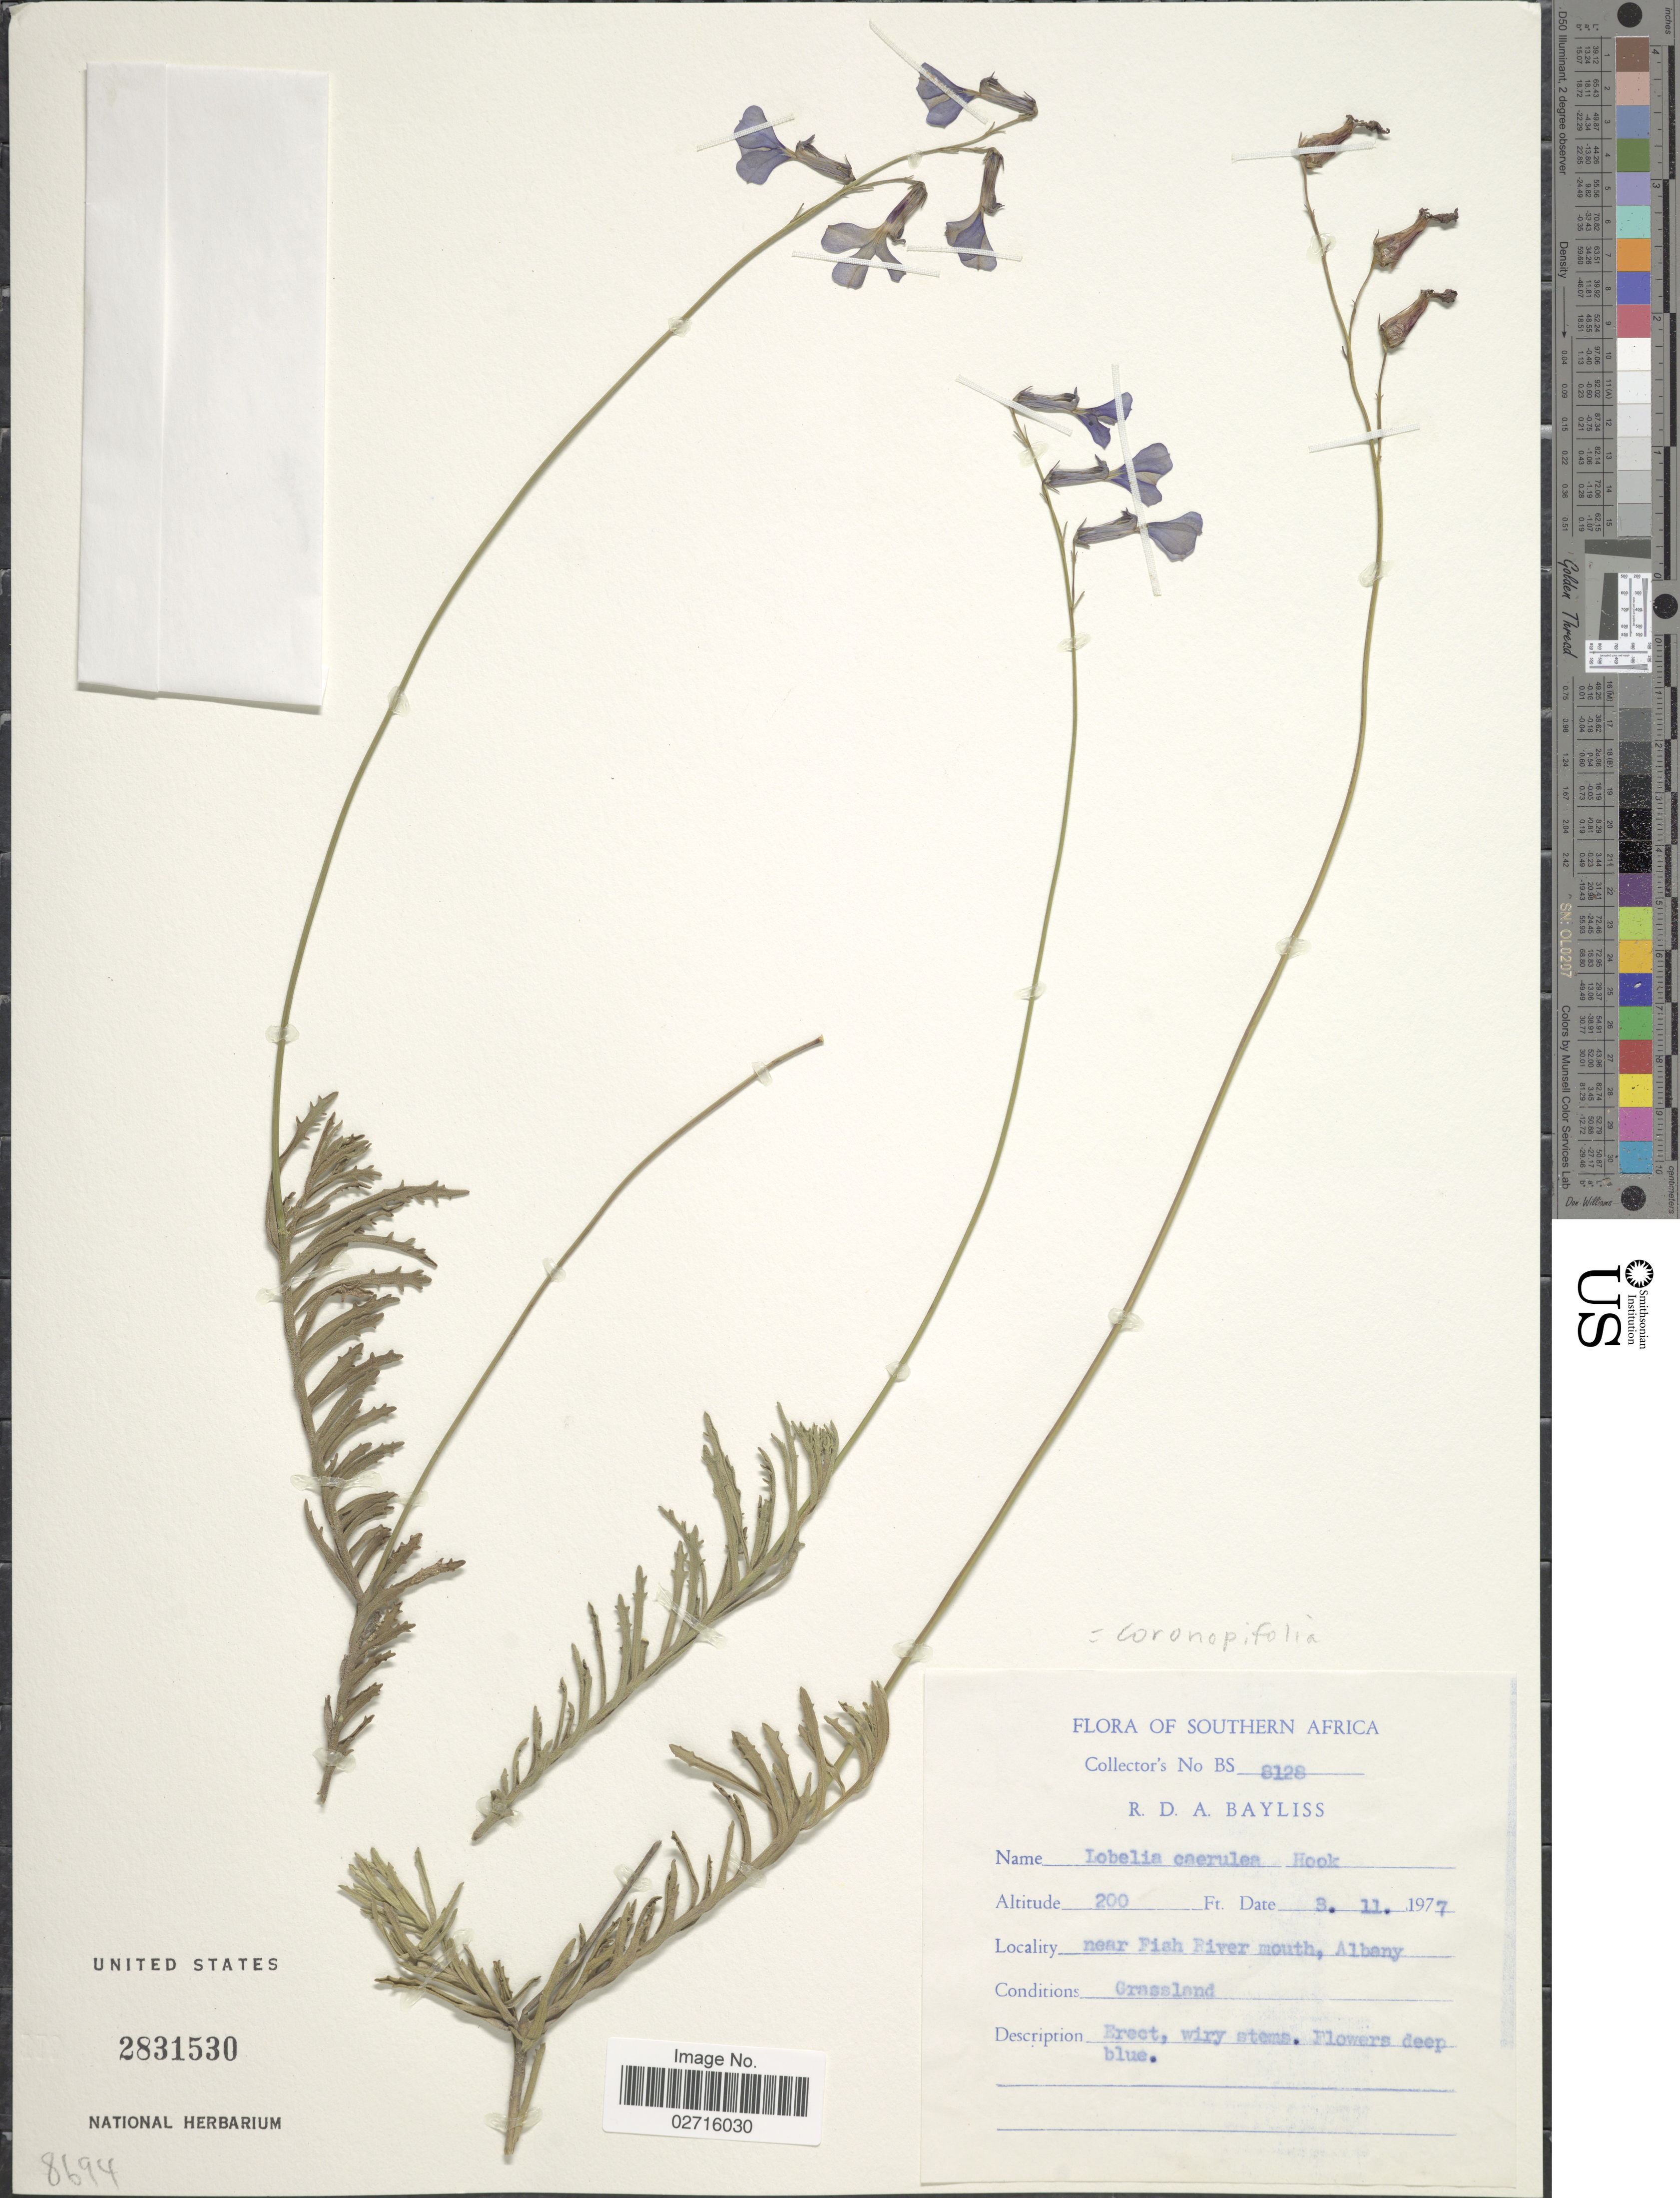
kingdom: Plantae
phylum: Tracheophyta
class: Magnoliopsida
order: Asterales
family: Campanulaceae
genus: Lobelia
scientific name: Lobelia coronopifolia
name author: L.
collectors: R. Bayliss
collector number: BS 8128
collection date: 1977-11-03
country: South Africa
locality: Near Fish River mouth, Albany.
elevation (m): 61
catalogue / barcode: US 2831530